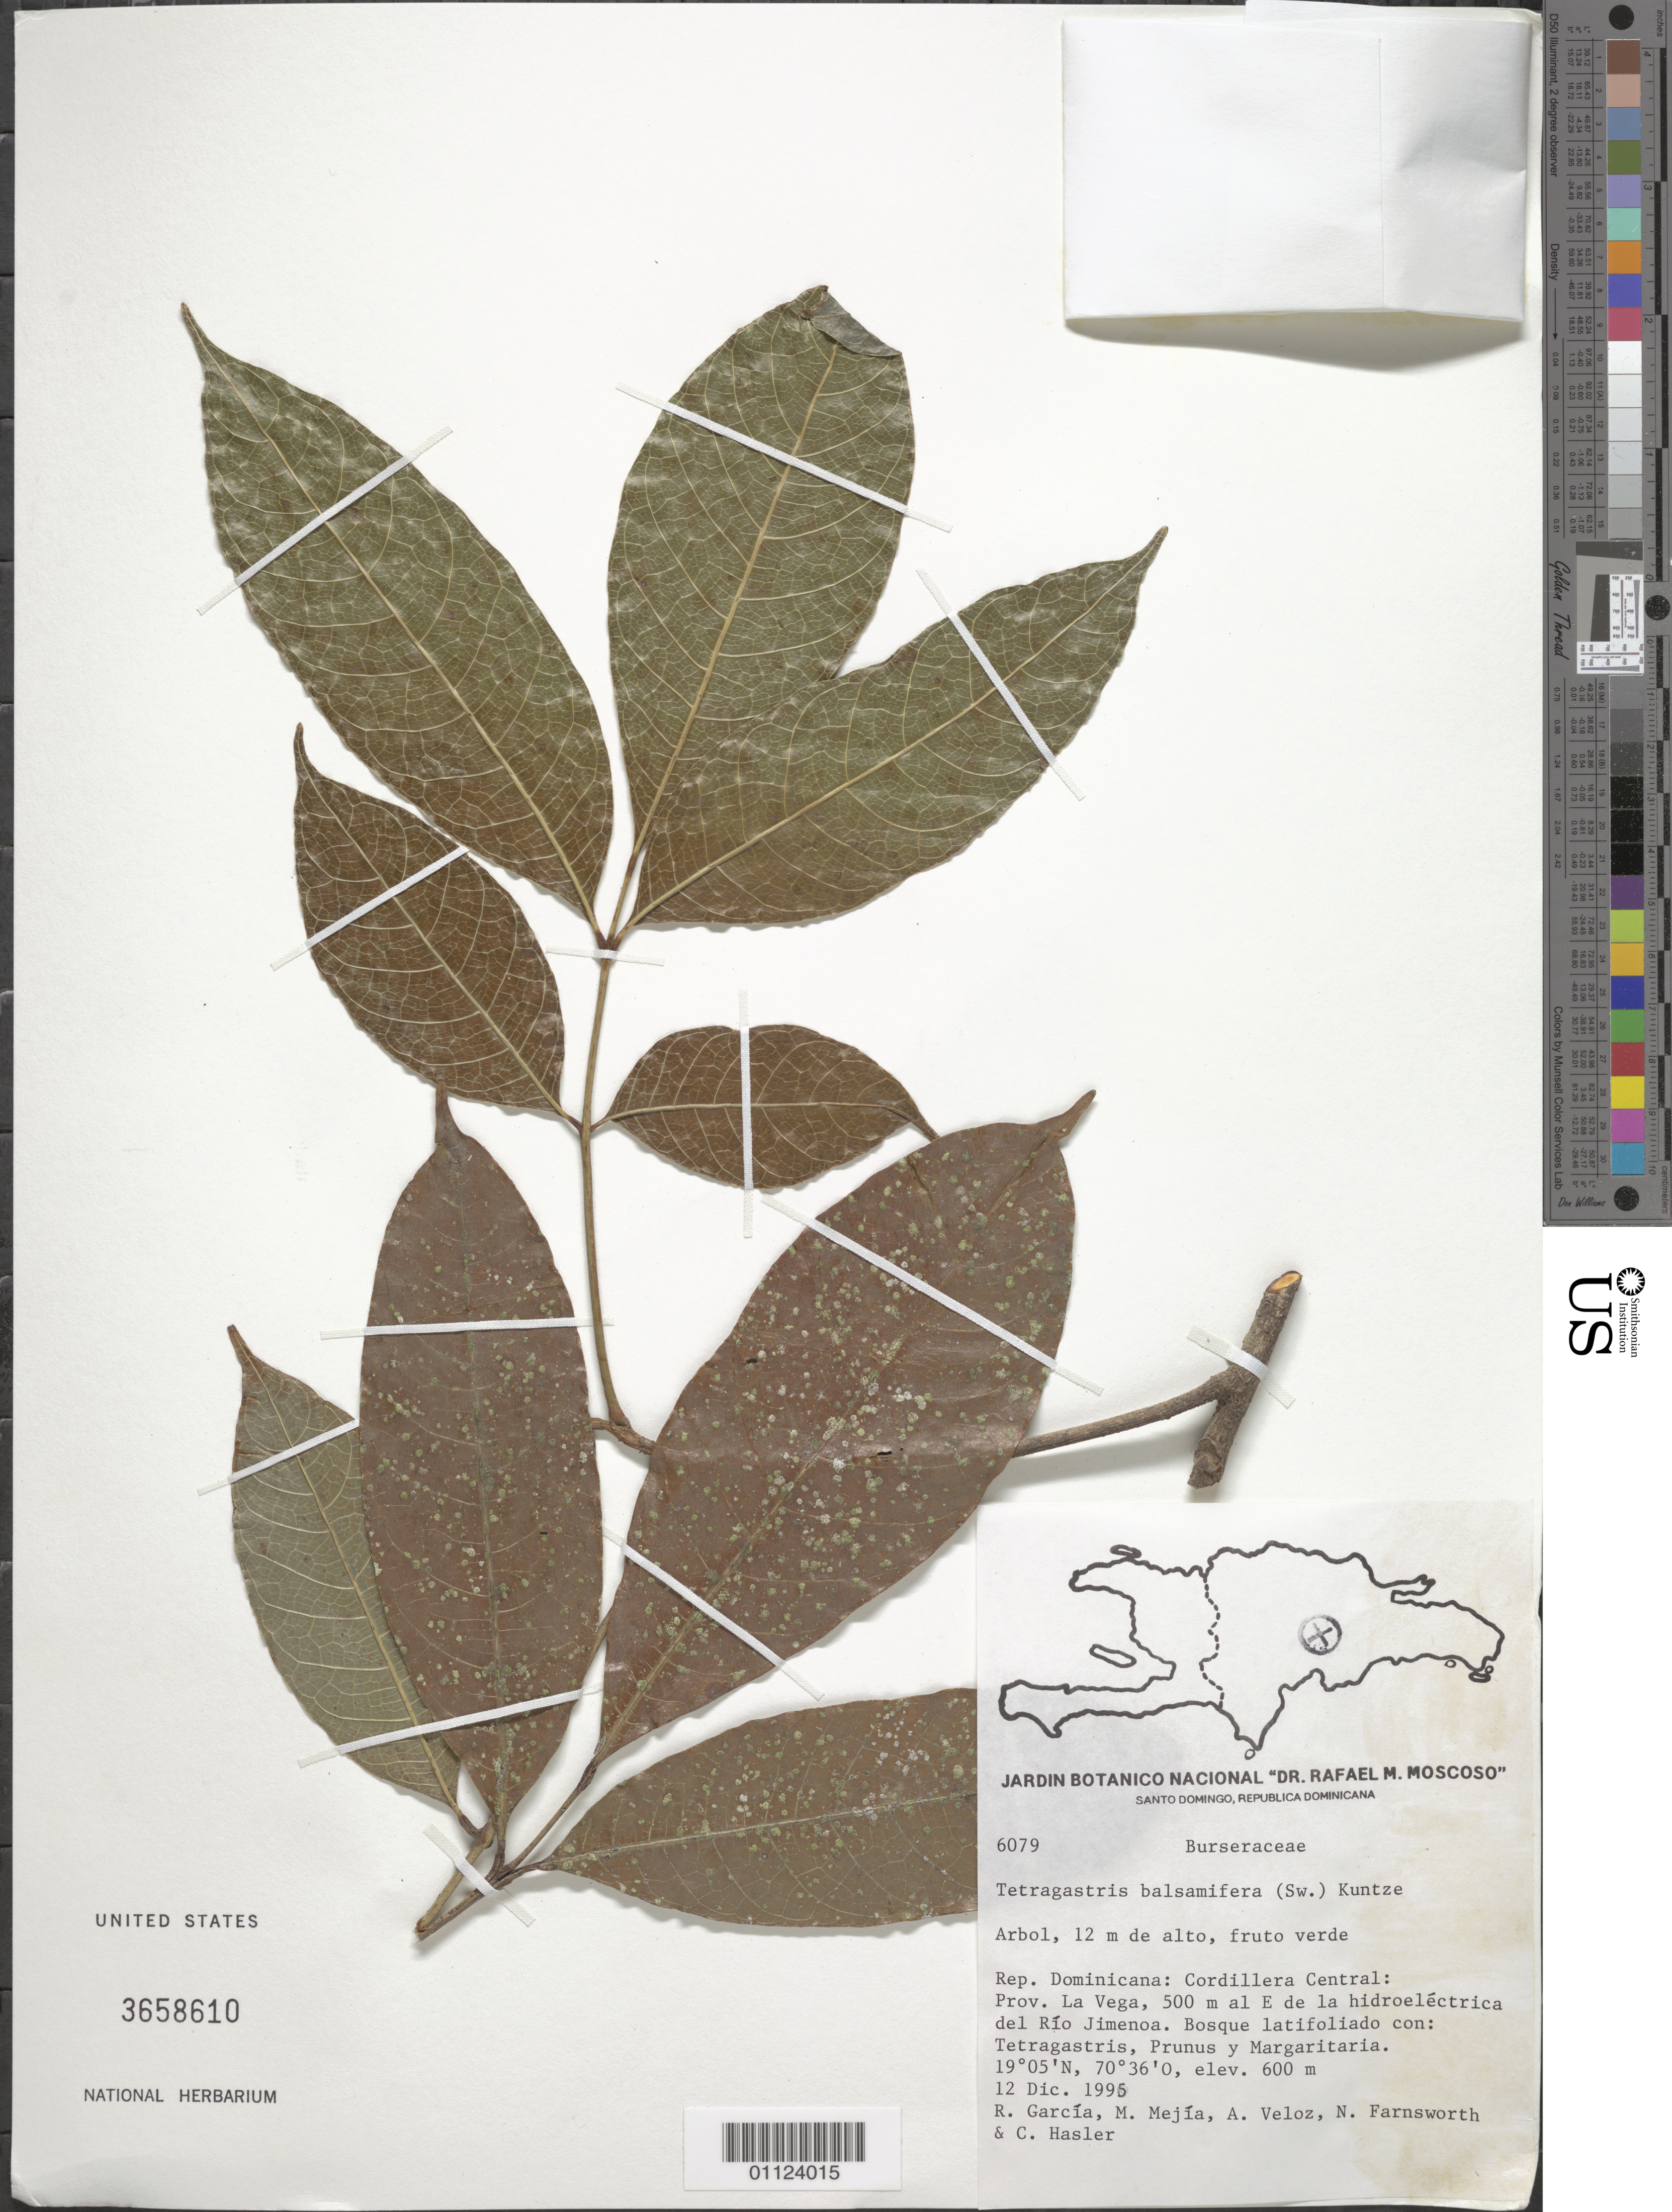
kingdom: Plantae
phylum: Tracheophyta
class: Magnoliopsida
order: Sapindales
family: Burseraceae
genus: Protium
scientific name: Protium balsamiferum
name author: (Sw.) Daly & P. Fine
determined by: Daly, Douglas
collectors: R. G. García, M. Mejia, A. Veloz, N. Farnsworth & C. Hasler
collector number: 6079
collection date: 1995-12-12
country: Dominican Republic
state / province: La Vega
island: Hispaniola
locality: Cordillera Central, aprox. 500 m al E de la Hidroeléctrica en el Río Jimenoa.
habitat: Bosque latifoliado con: Tetragastris, Prunus y Margaritaria.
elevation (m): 600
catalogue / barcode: US 3658610